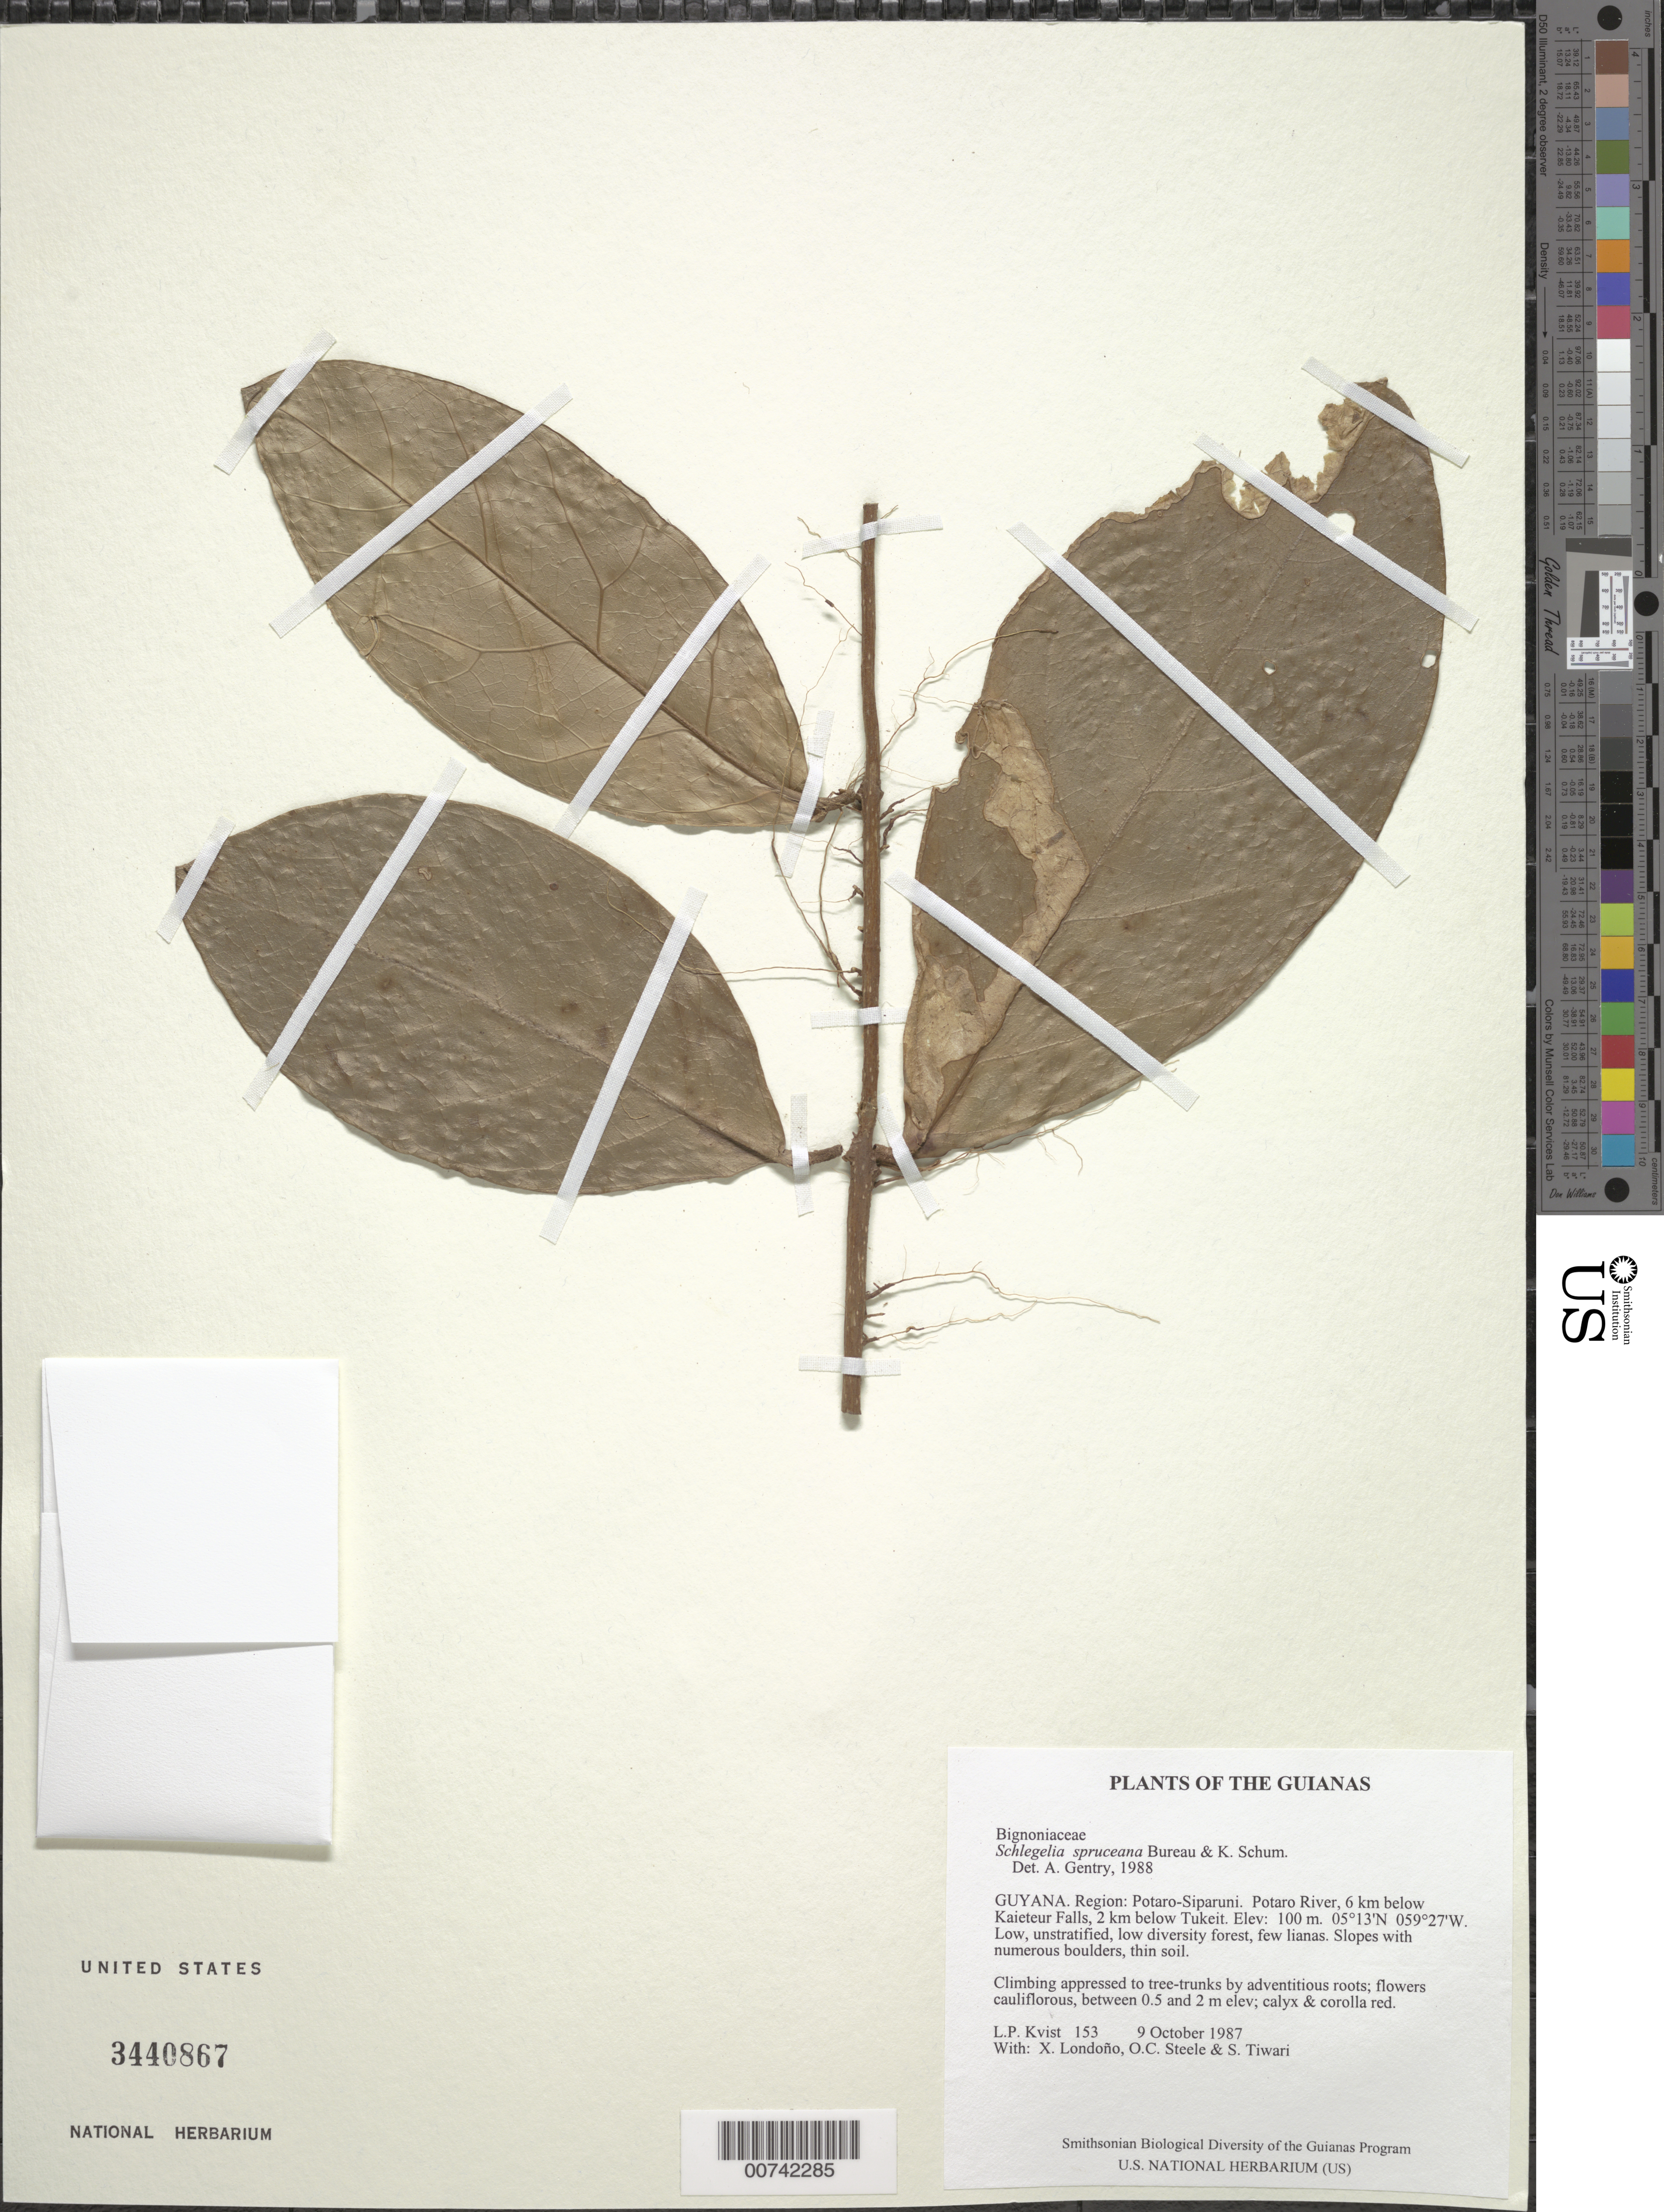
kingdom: Plantae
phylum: Tracheophyta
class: Magnoliopsida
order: Lamiales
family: Schlegeliaceae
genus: Schlegelia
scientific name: Schlegelia spruceana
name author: Bureau & K. Schum.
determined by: Gentry, A. H.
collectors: L. P. Kvist, X. Londoño, O. C. Steele & S. Tiwari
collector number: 153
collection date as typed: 9 October 1987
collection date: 1987-10-09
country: Guyana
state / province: Potaro-Siparuni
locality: Potaro River, 6 km below Kaieteur Falls, 2 km below Tukeit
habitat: Low, unstratified, low diversity forest, few lianas. Slopes with numerous boulders, thin soil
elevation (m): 100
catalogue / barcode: US 3440867